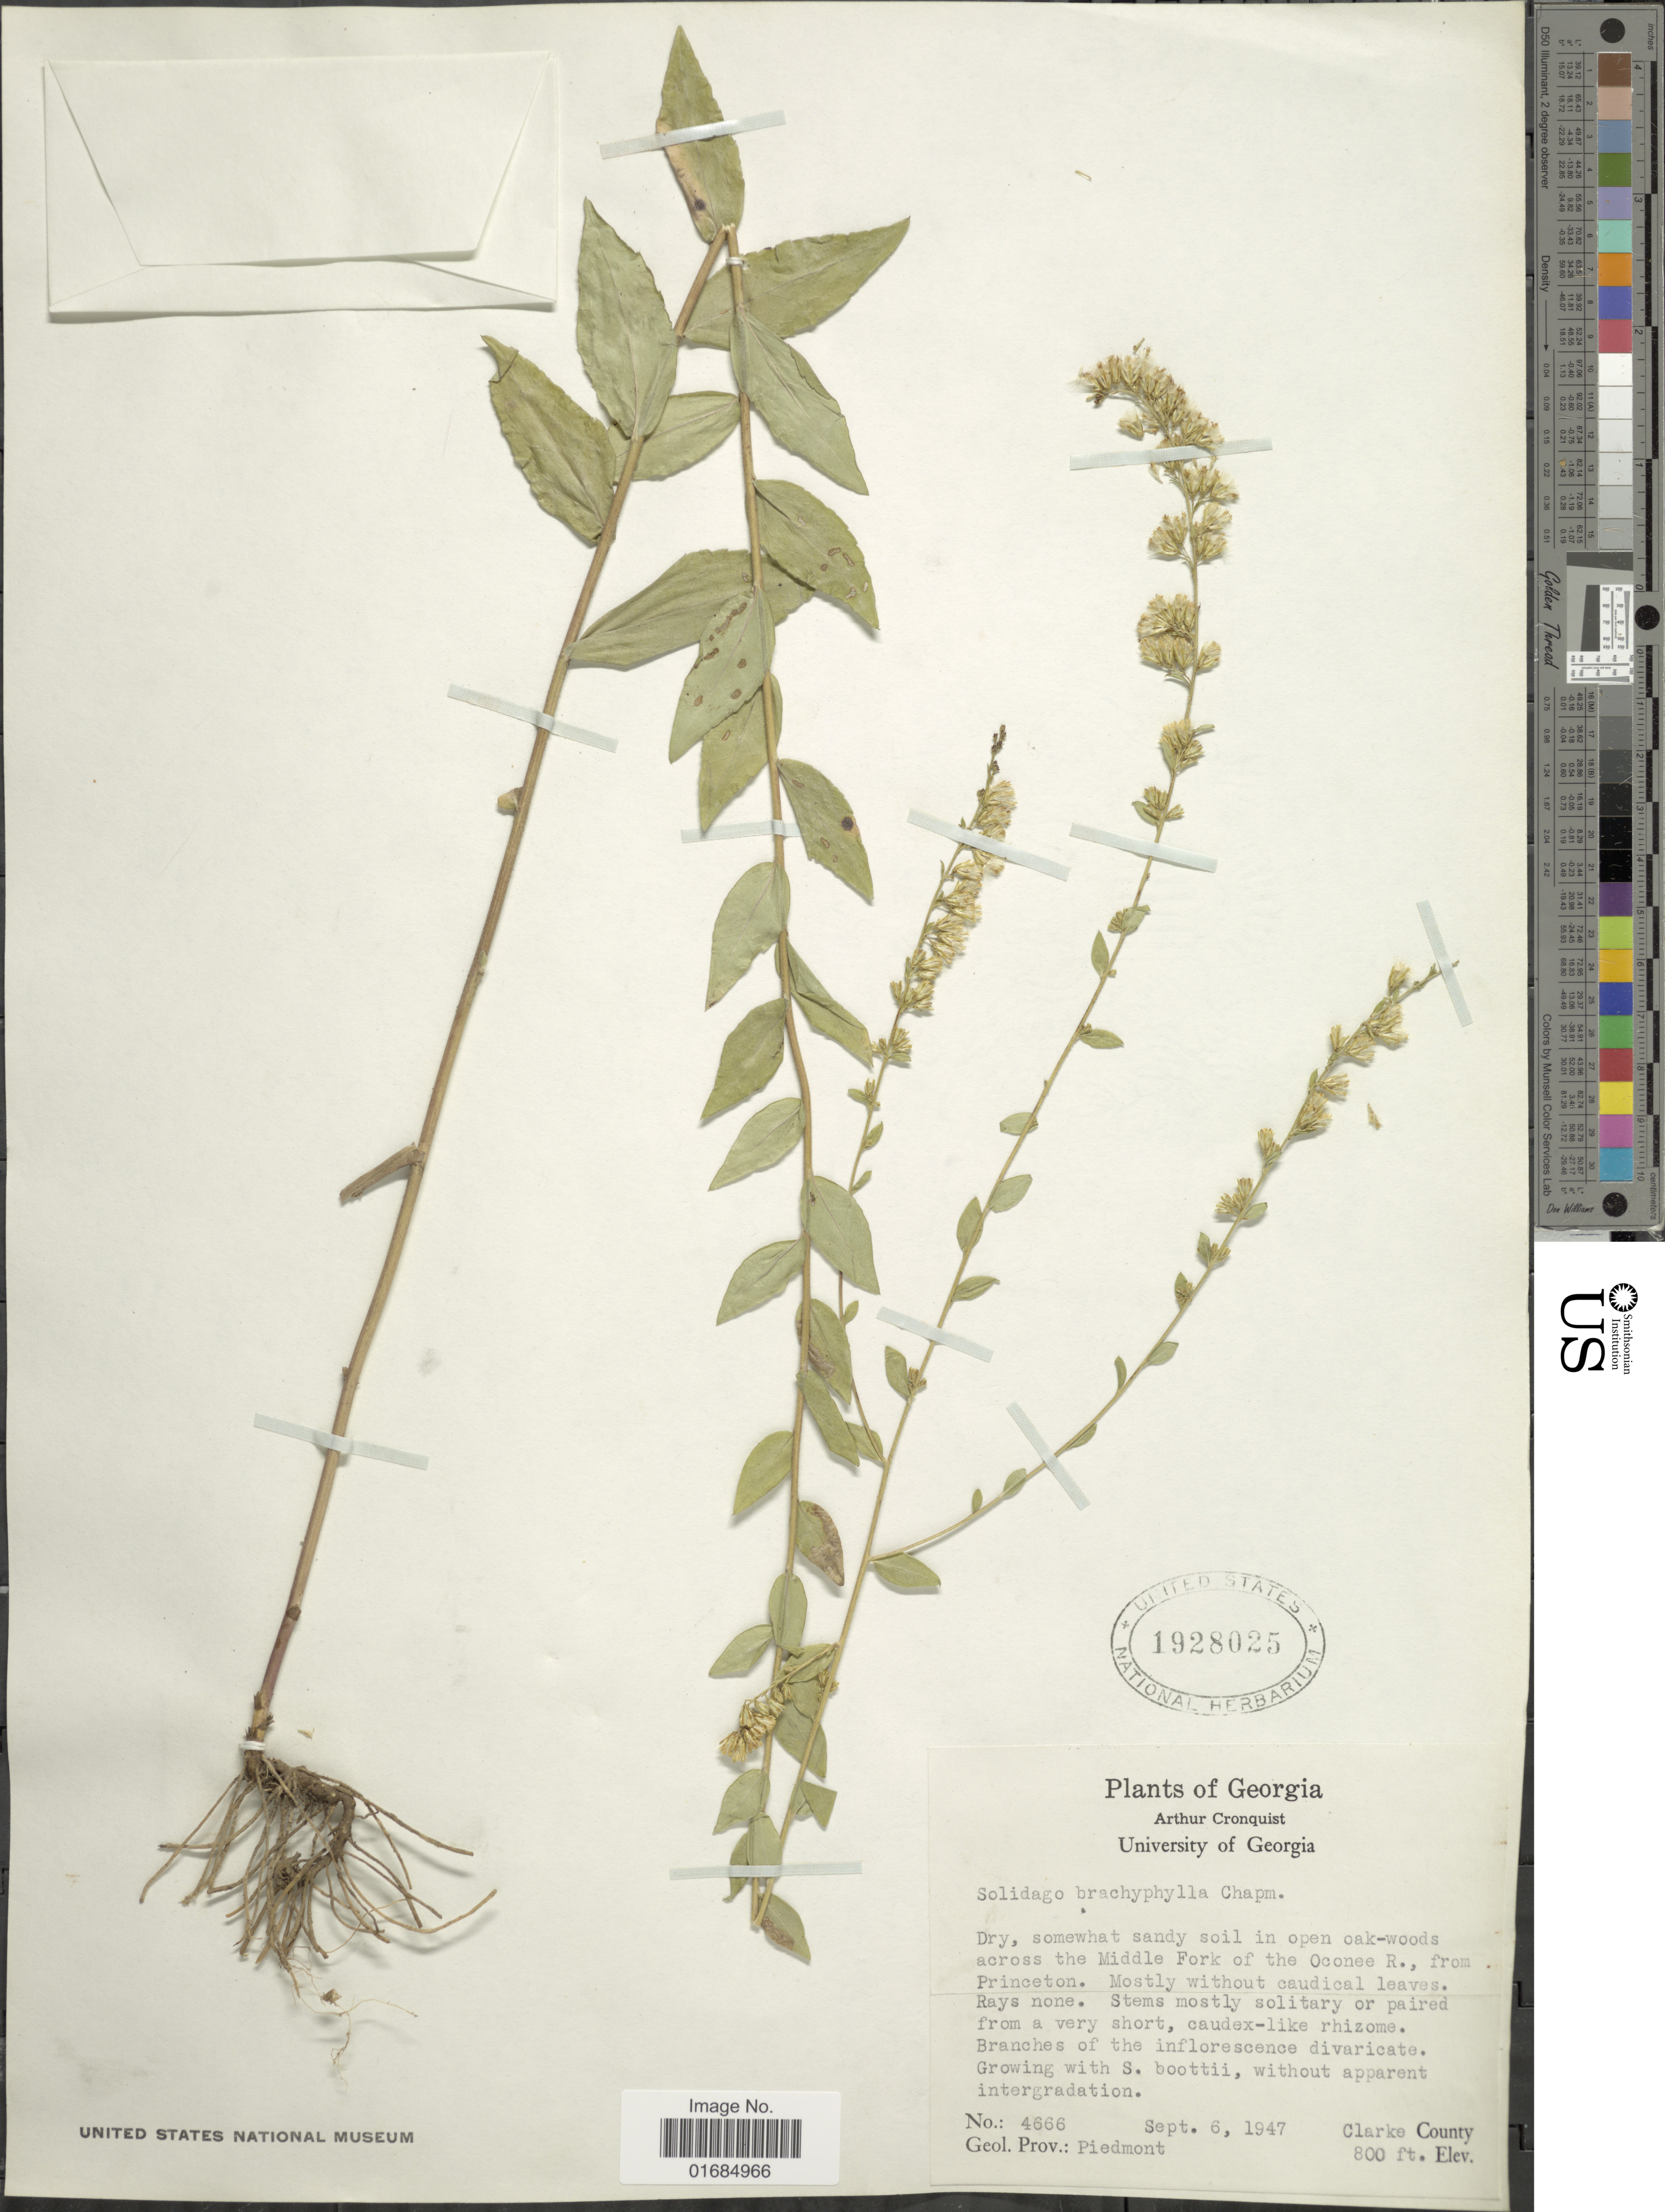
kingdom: Plantae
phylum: Tracheophyta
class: Magnoliopsida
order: Asterales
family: Asteraceae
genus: Solidago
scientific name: Solidago brachyphylla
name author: Chapman ex Torr. & A. Gray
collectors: A. J. Cronquist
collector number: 4666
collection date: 1947-09-06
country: United States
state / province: Georgia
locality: Dry, somewhat sandt soil in open oak woods across the Middle Fork of the Oconee R. from Princeton. Geol. Prov. Piedmont, Clarke County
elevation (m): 244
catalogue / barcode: US 1928025